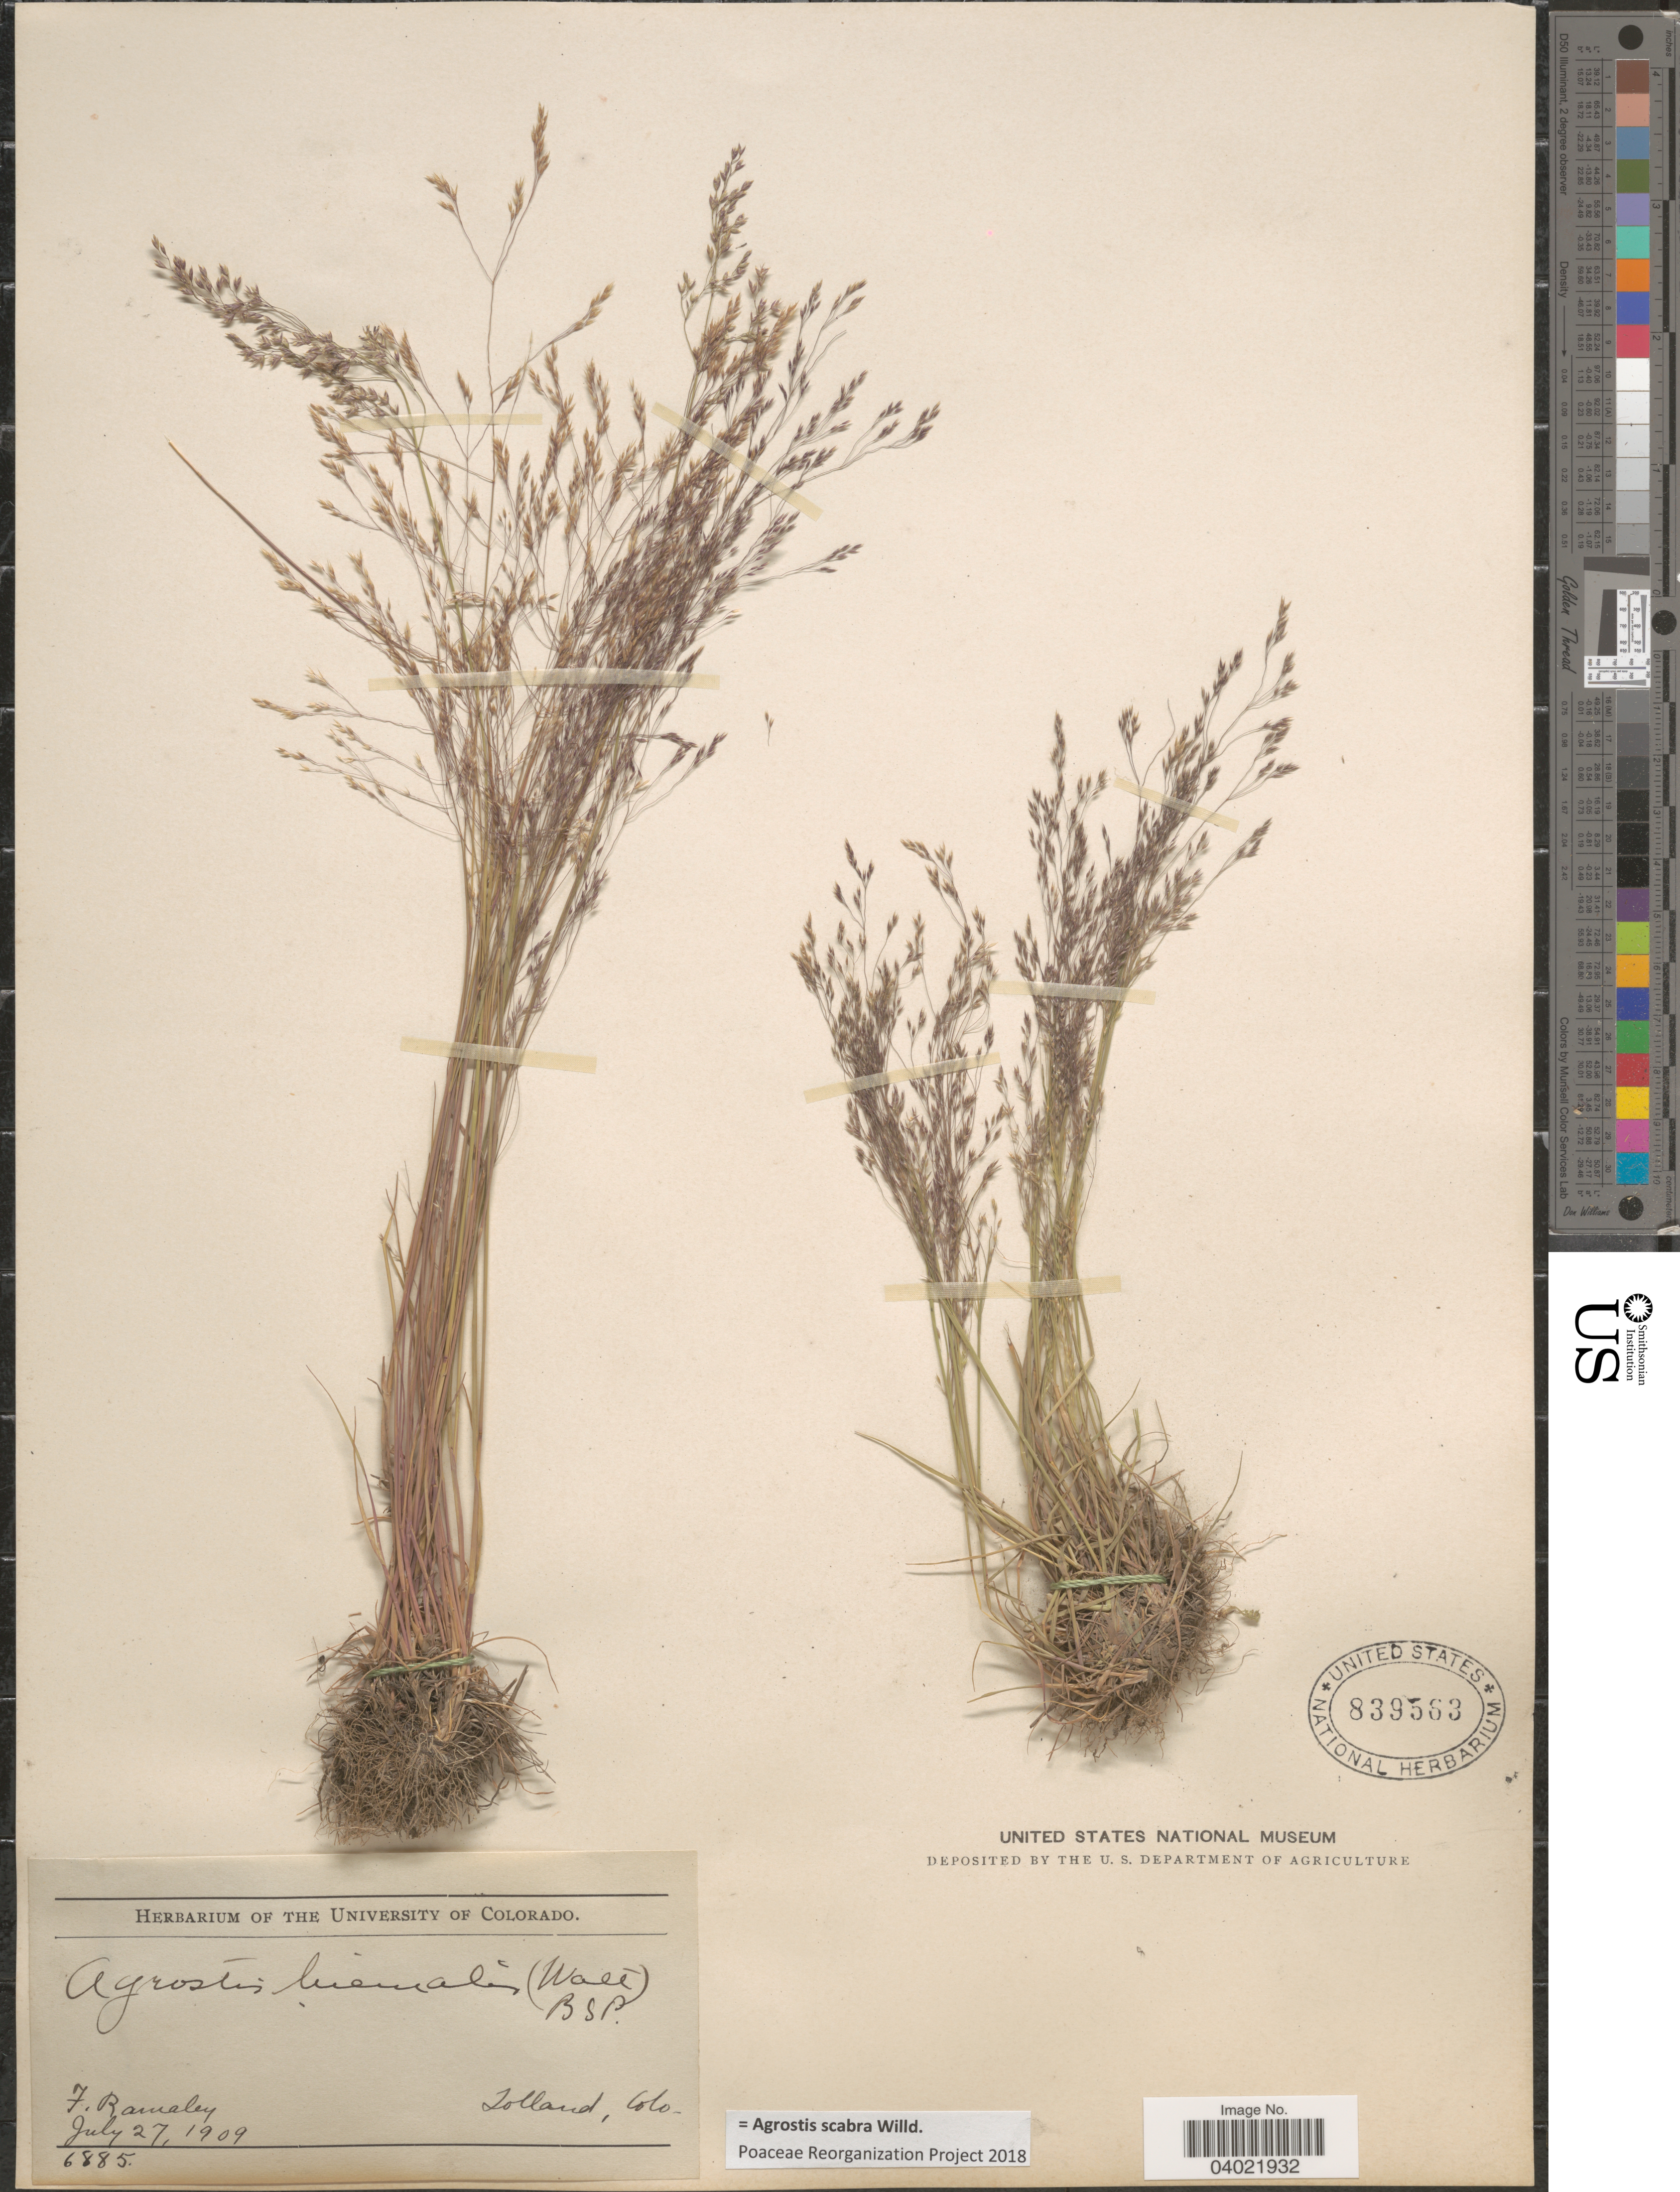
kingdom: Plantae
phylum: Tracheophyta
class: Liliopsida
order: Poales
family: Poaceae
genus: Agrostis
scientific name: Agrostis scabra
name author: Willd.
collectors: F. Ramaley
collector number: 6885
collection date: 1909-07-27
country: United States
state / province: Colorado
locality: Tolland.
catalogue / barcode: US 839563